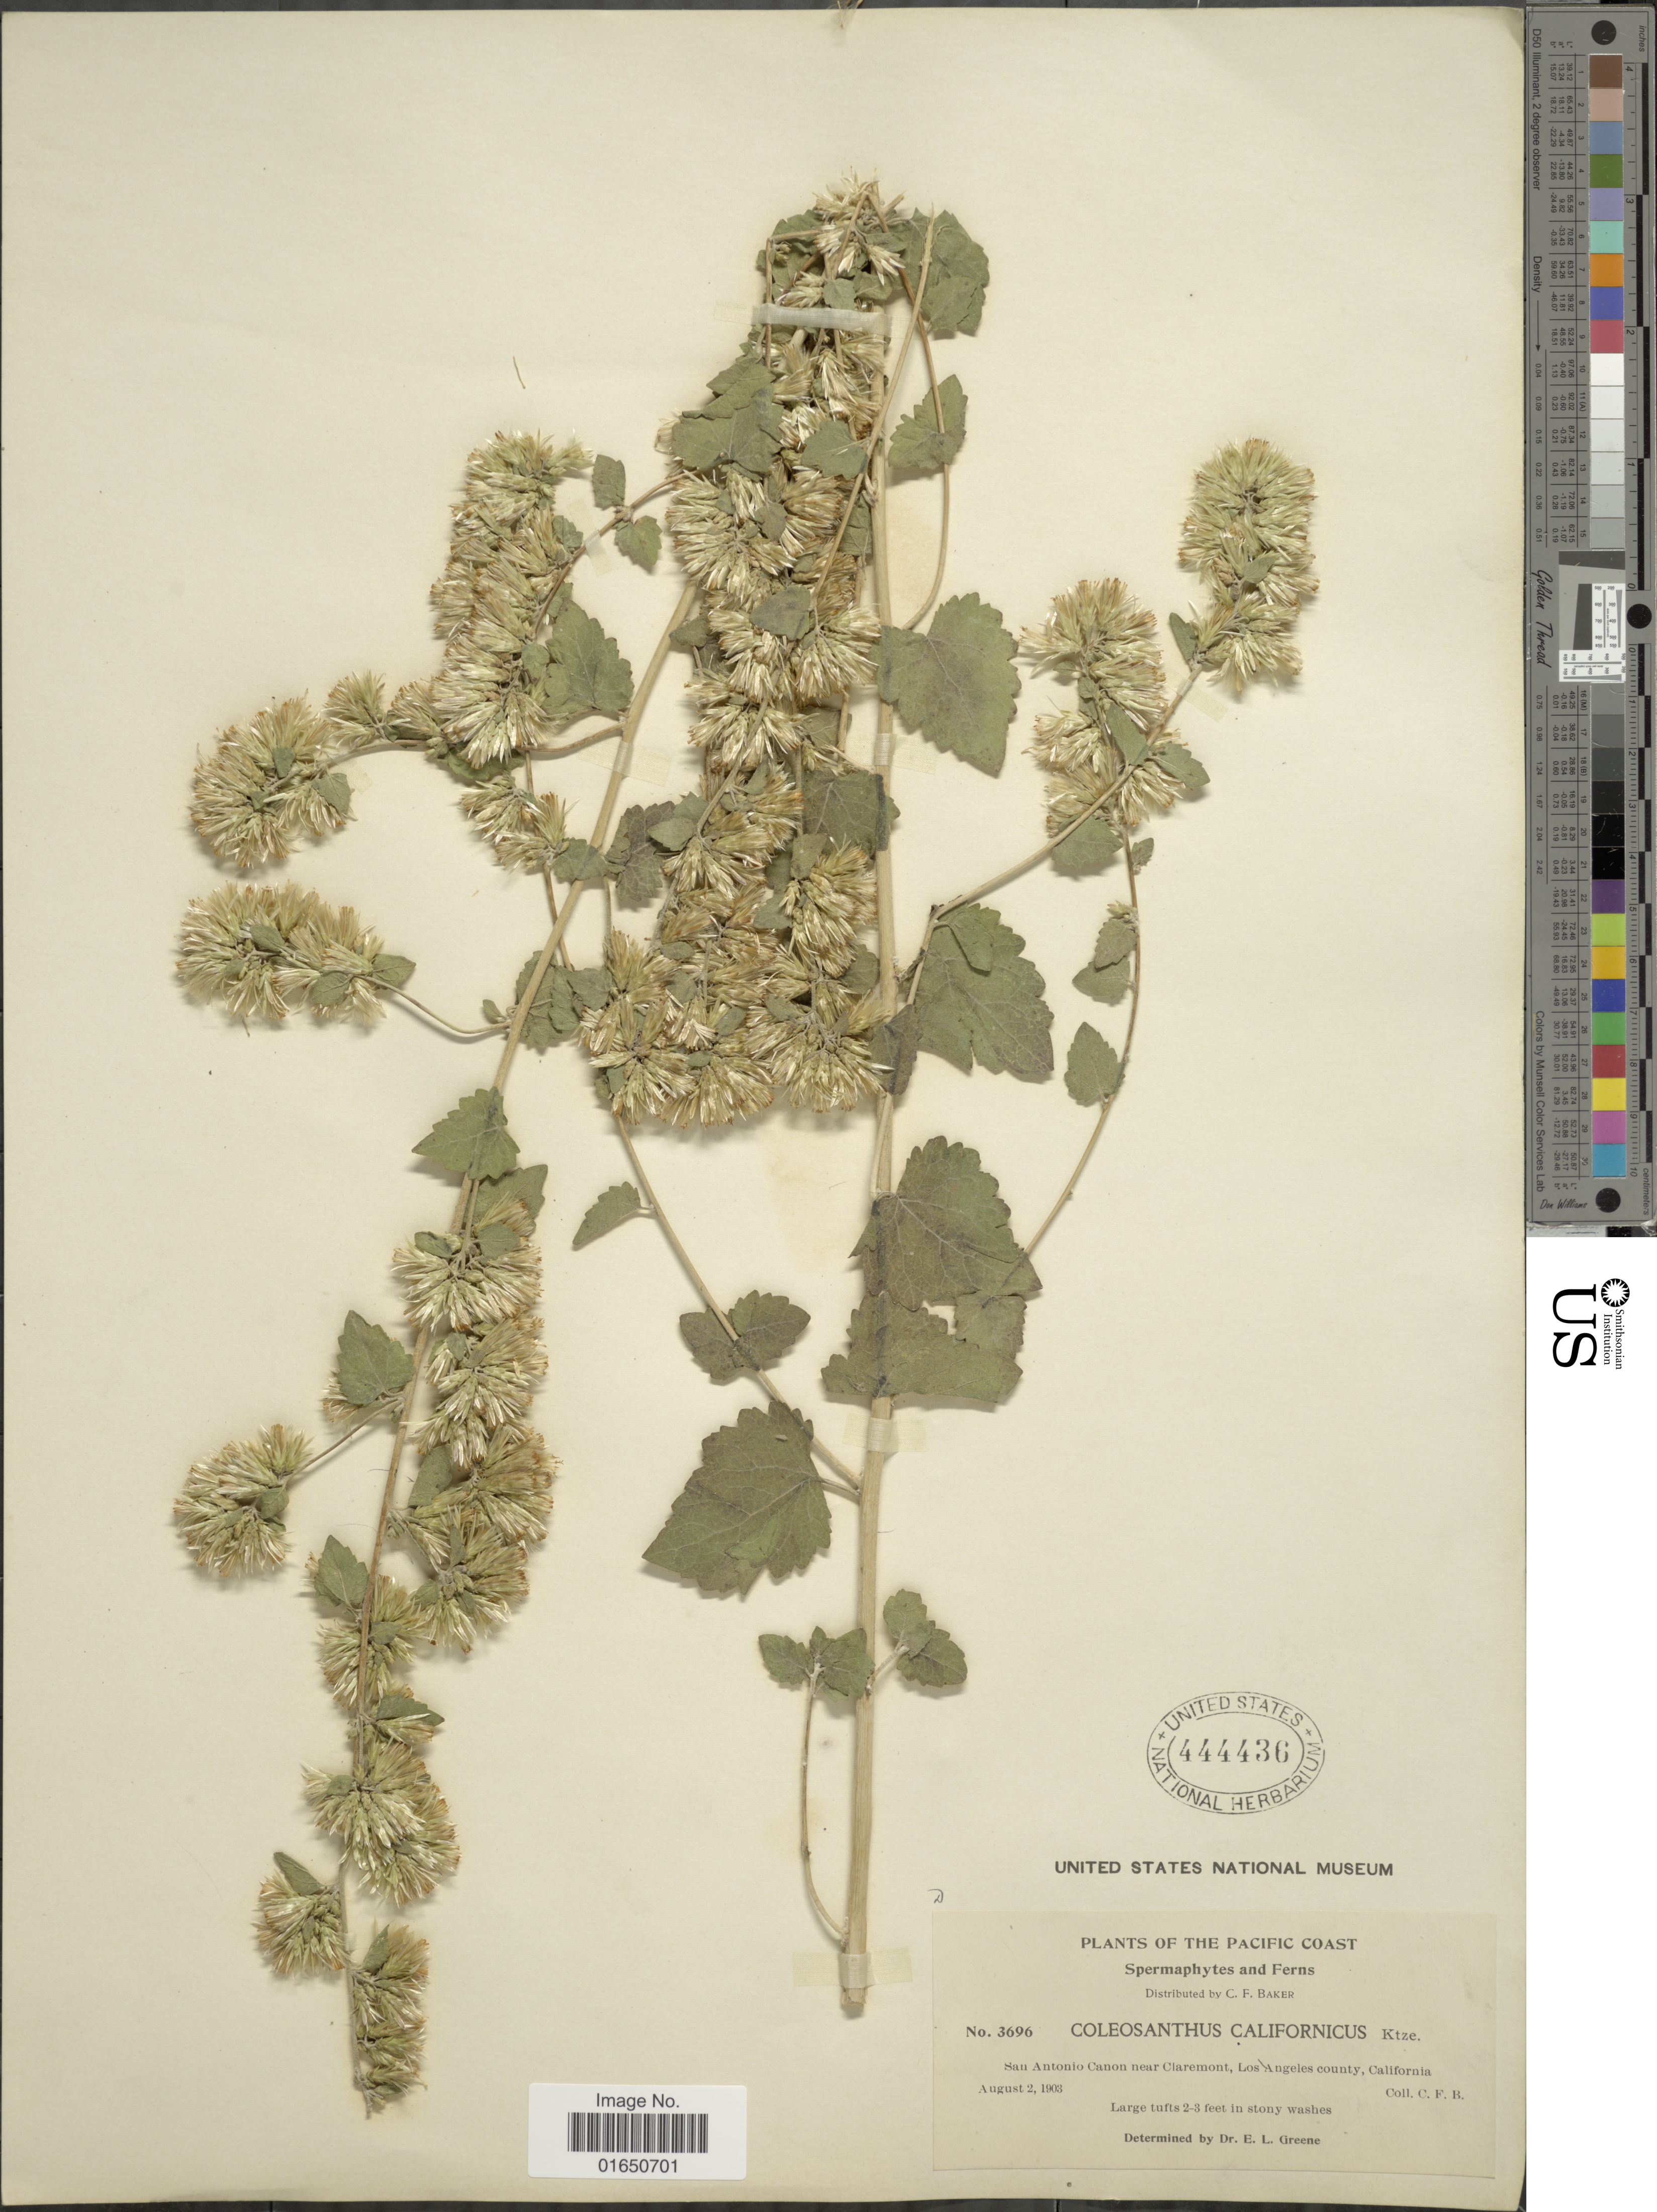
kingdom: Plantae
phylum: Tracheophyta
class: Magnoliopsida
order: Asterales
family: Asteraceae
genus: Brickellia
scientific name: Brickellia californica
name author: (Torr. & A. Gray) A. Gray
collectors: C. F. Baker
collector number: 3696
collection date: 1903-08-02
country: United States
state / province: California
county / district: Los Angeles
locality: Pacific Coast. San Antonio Canon near Claremont, Los Angeles County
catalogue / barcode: US 444436